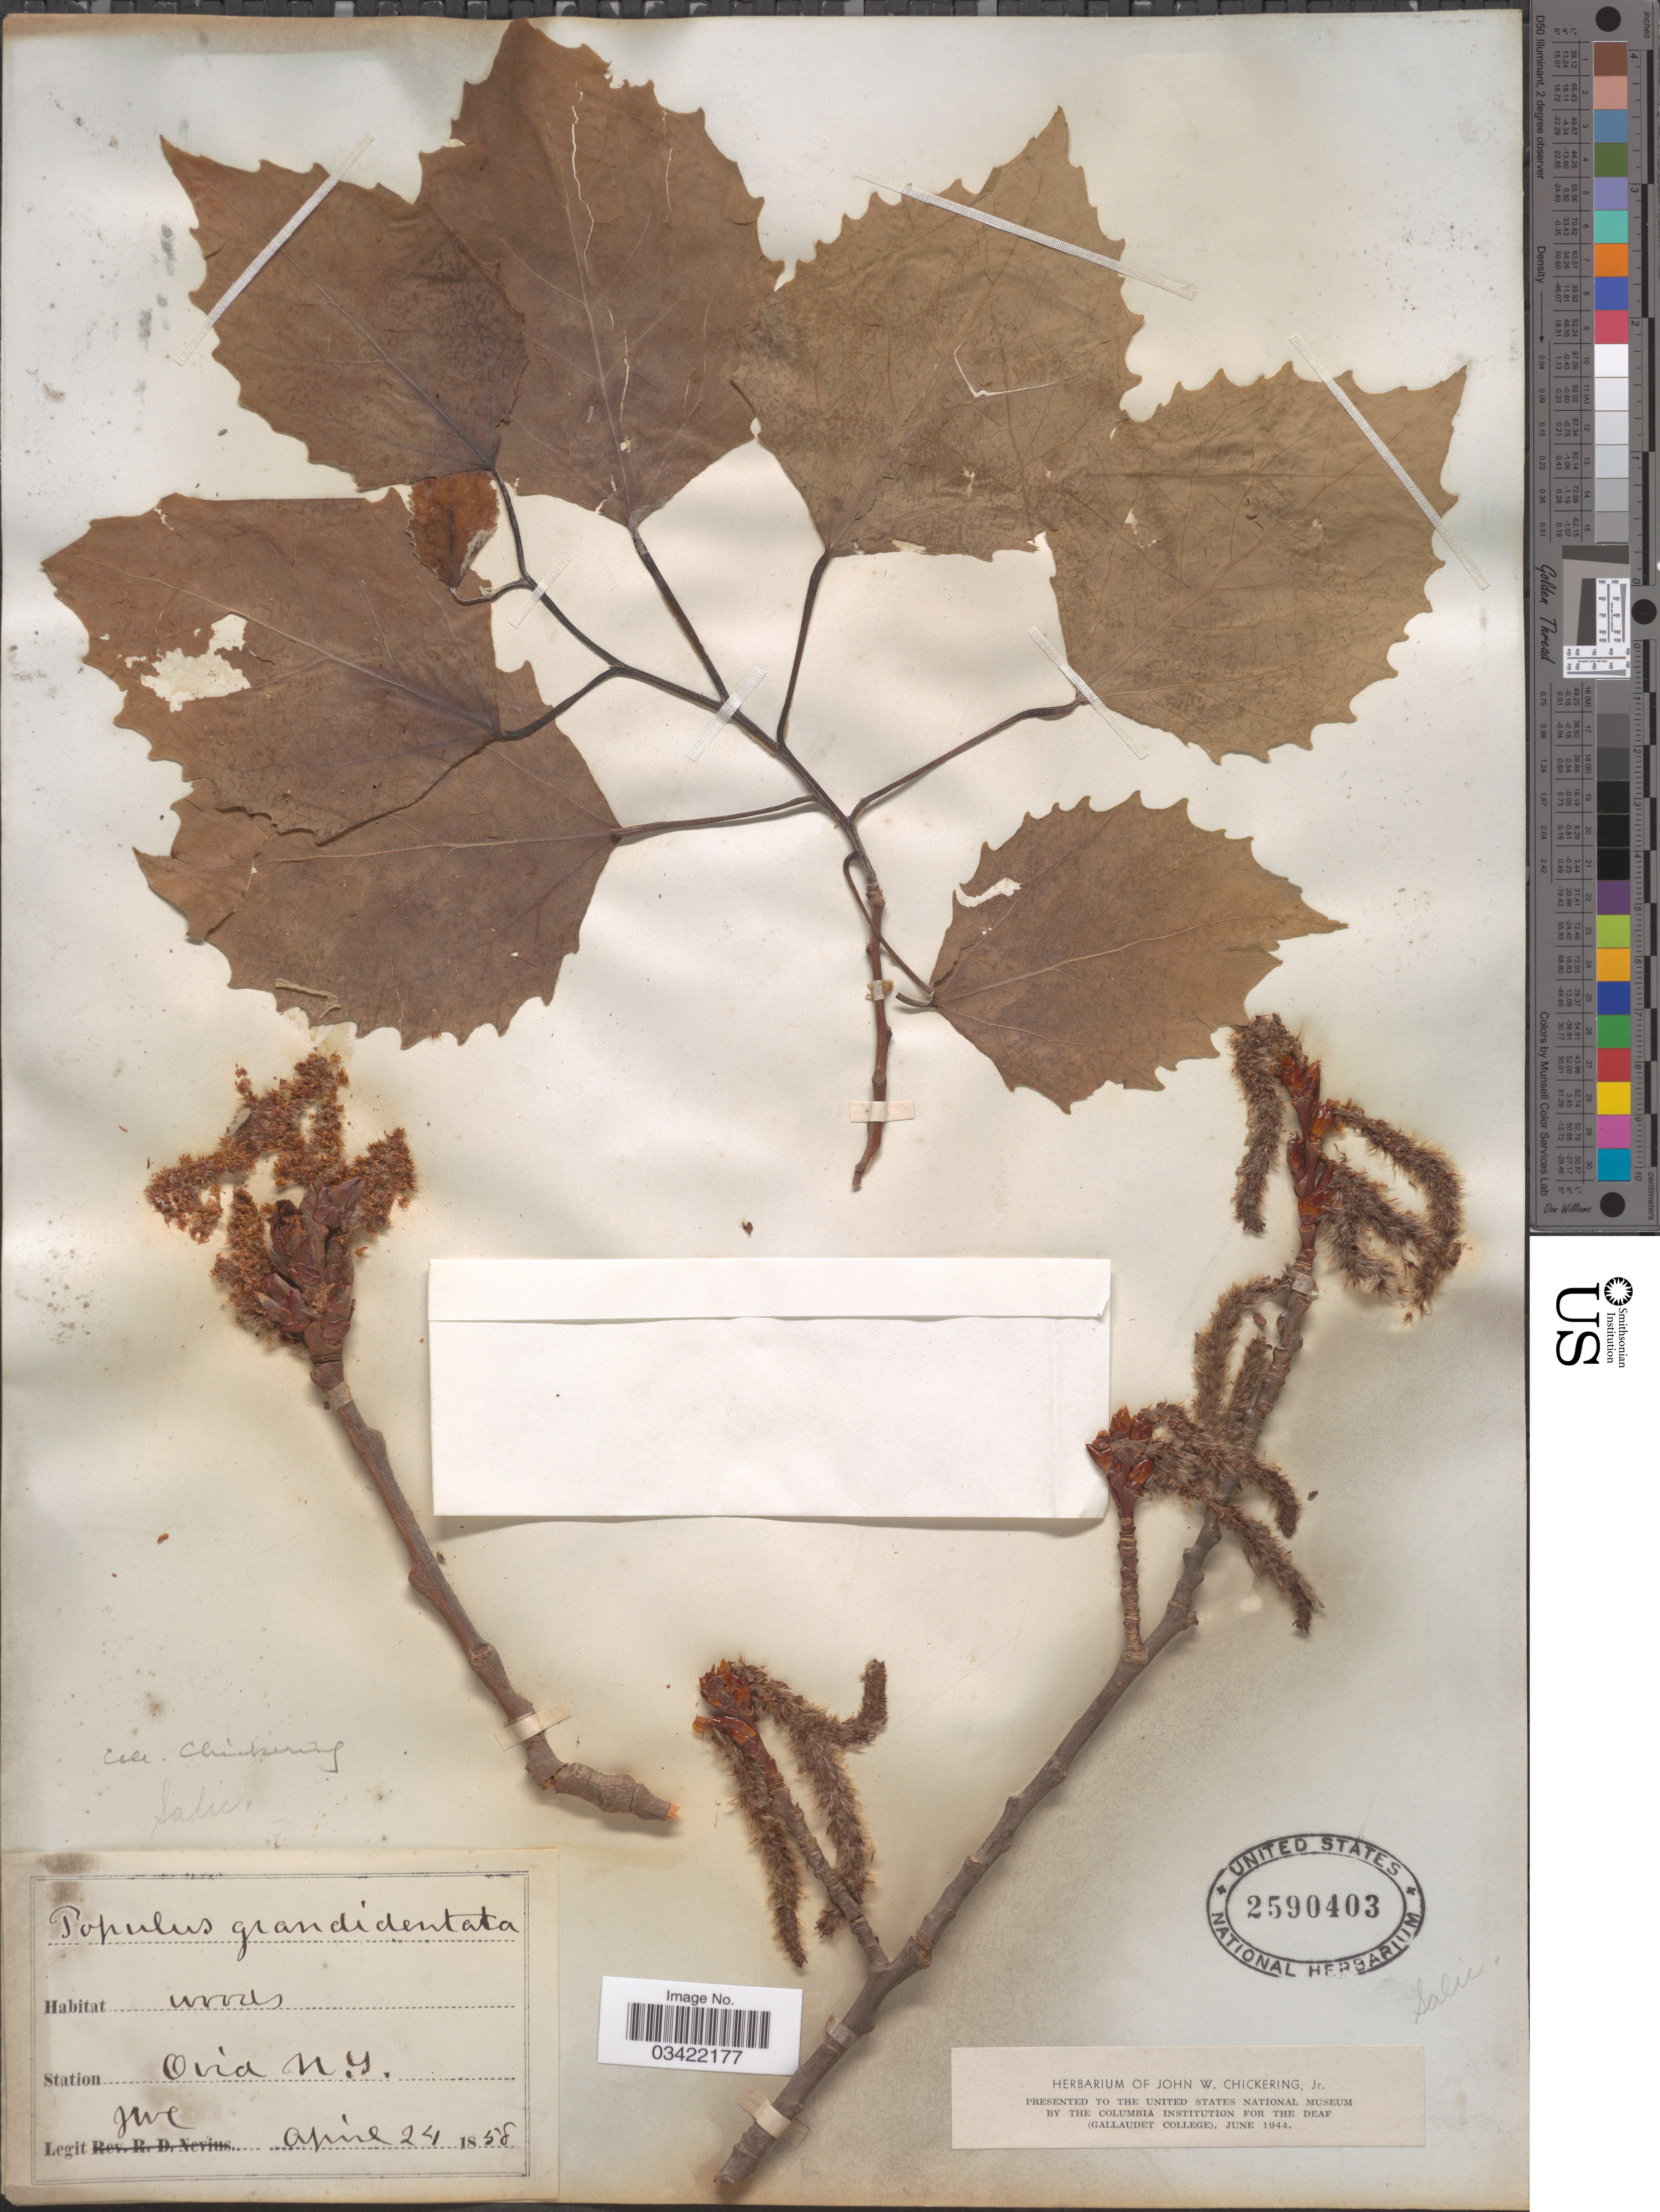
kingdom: Plantae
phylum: Tracheophyta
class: Magnoliopsida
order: Malpighiales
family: Salicaceae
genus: Populus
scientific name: Populus grandidentata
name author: Michx.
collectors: J. Chickering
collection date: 1858-04-24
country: United States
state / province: New York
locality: Station Ovid.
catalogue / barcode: US 2590403